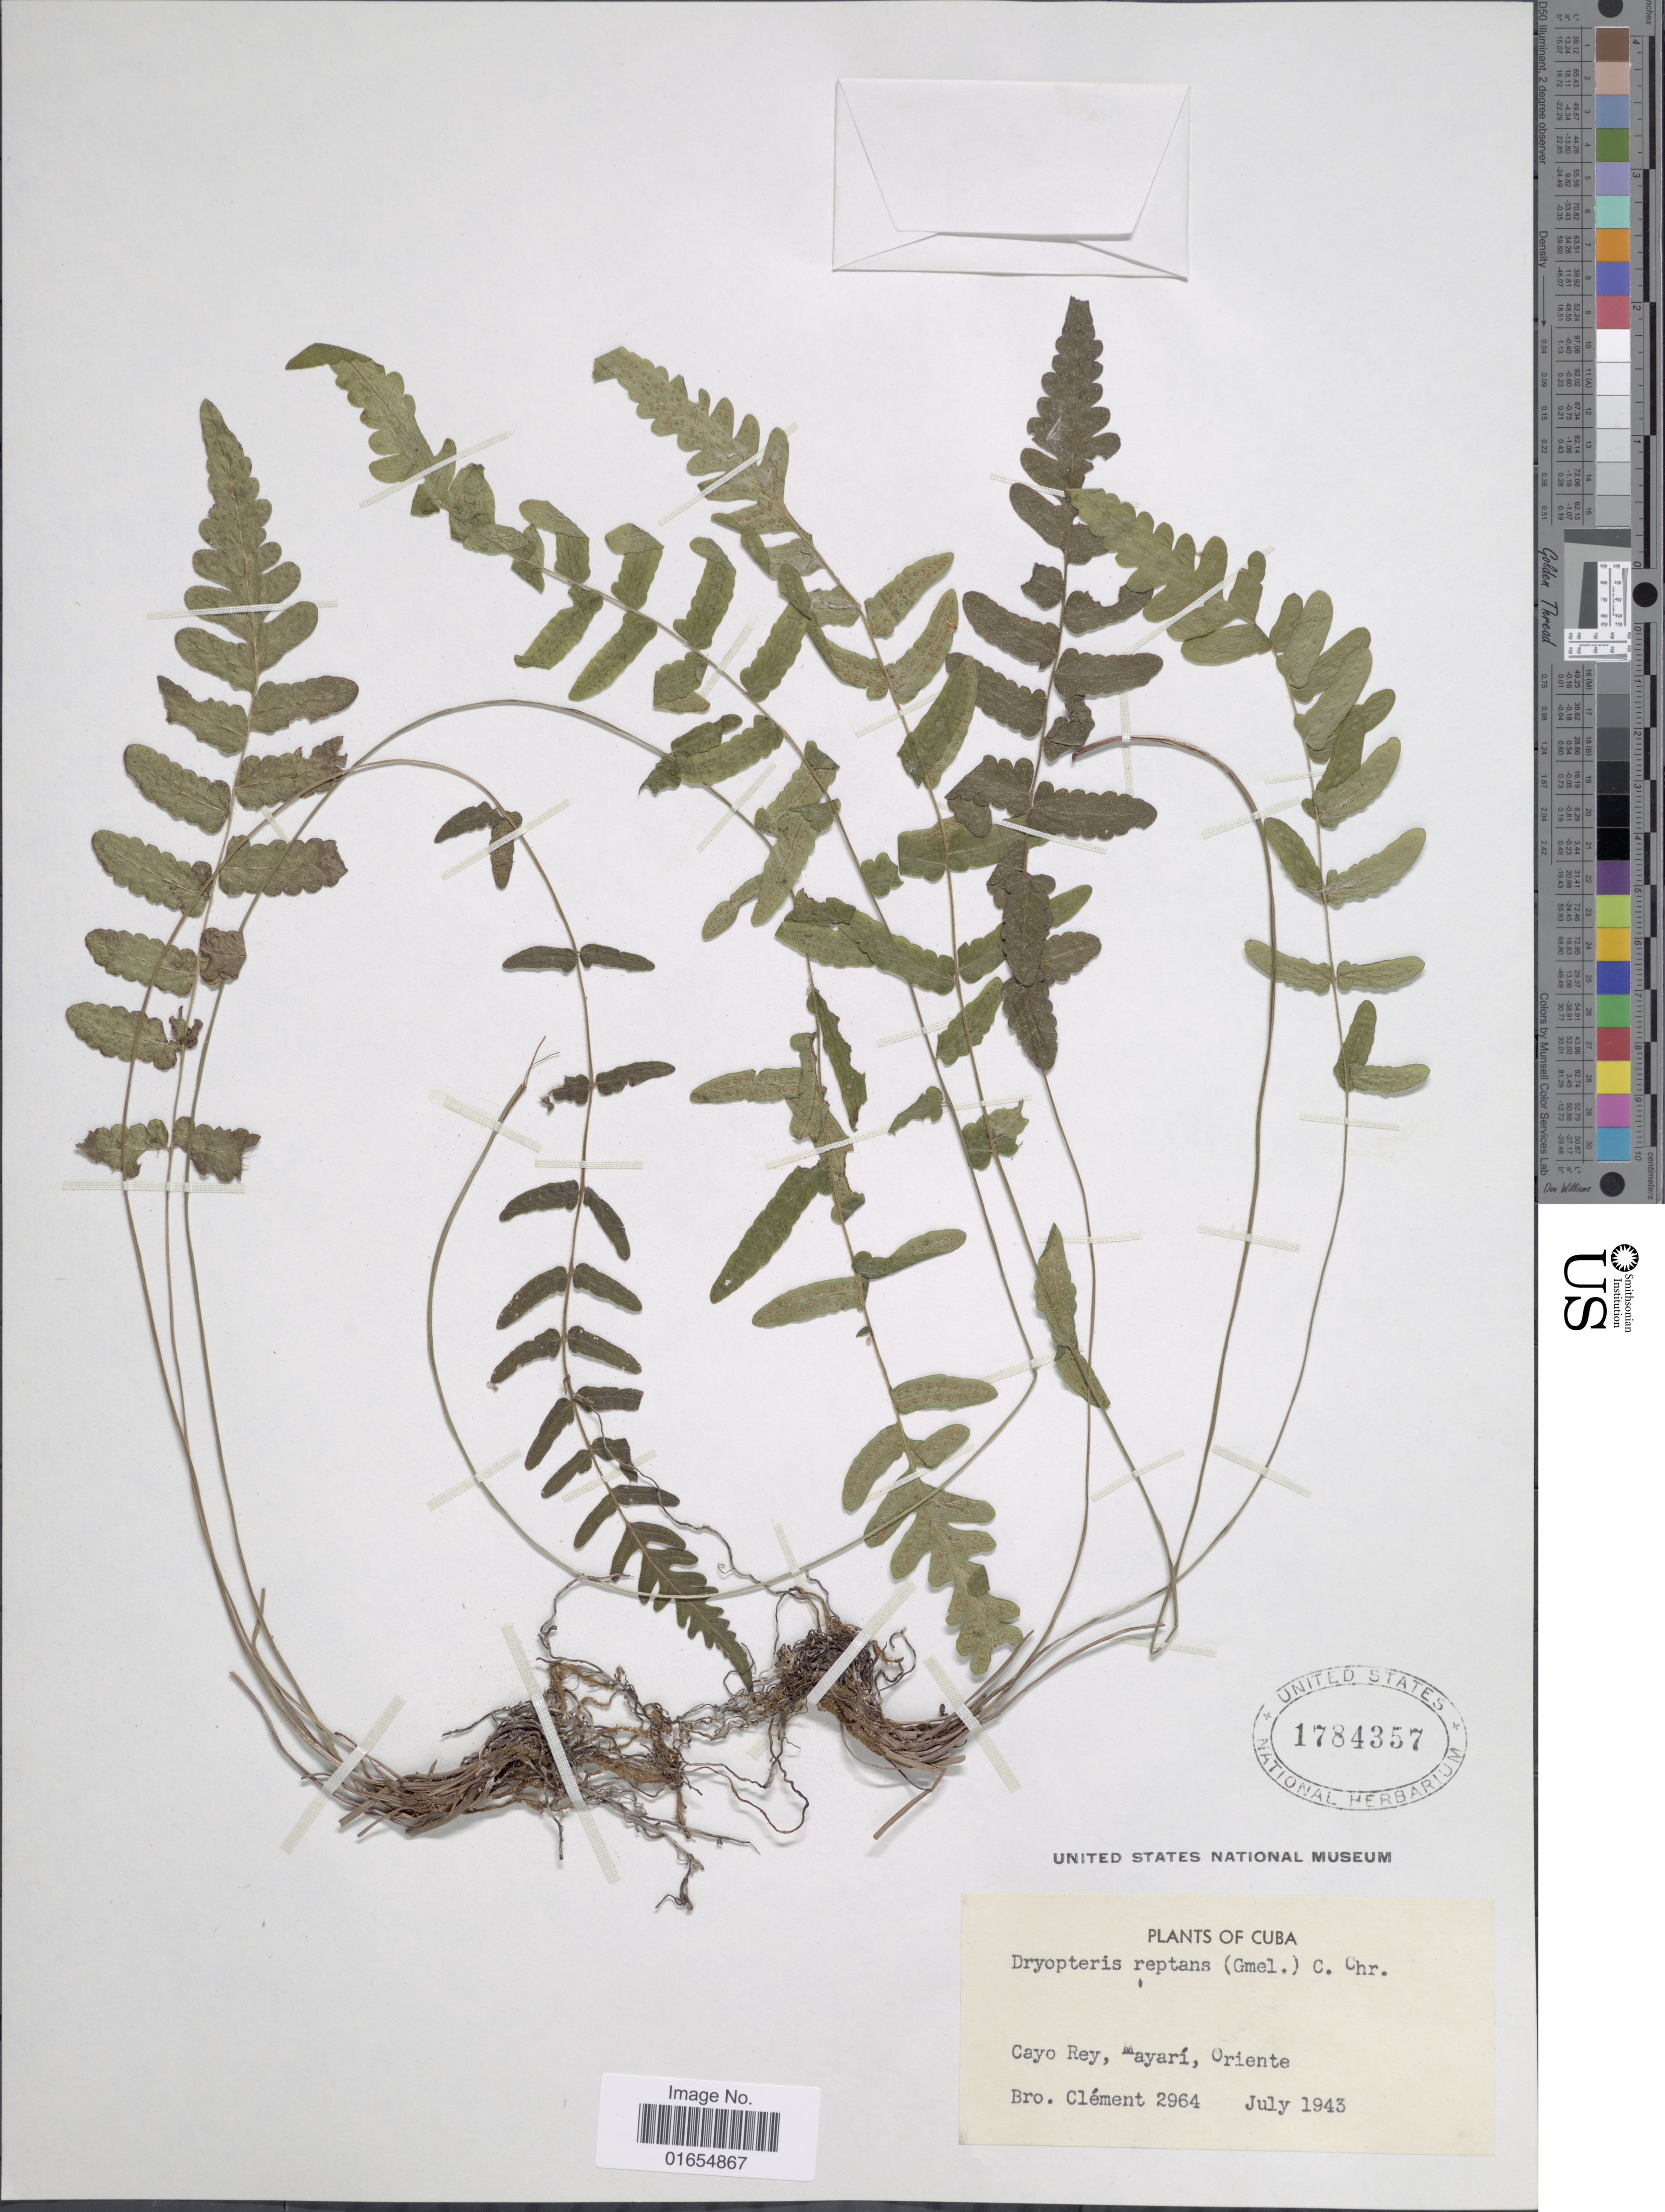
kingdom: Plantae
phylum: Tracheophyta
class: Polypodiopsida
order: Polypodiales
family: Thelypteridaceae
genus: Goniopteris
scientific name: Goniopteris reptans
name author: (J.F. Gmel.) C. Presl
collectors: B. Clement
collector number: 2964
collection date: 1943-07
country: Cuba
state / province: Oriente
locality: Cayo Rey, Mayari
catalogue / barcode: US 1784357